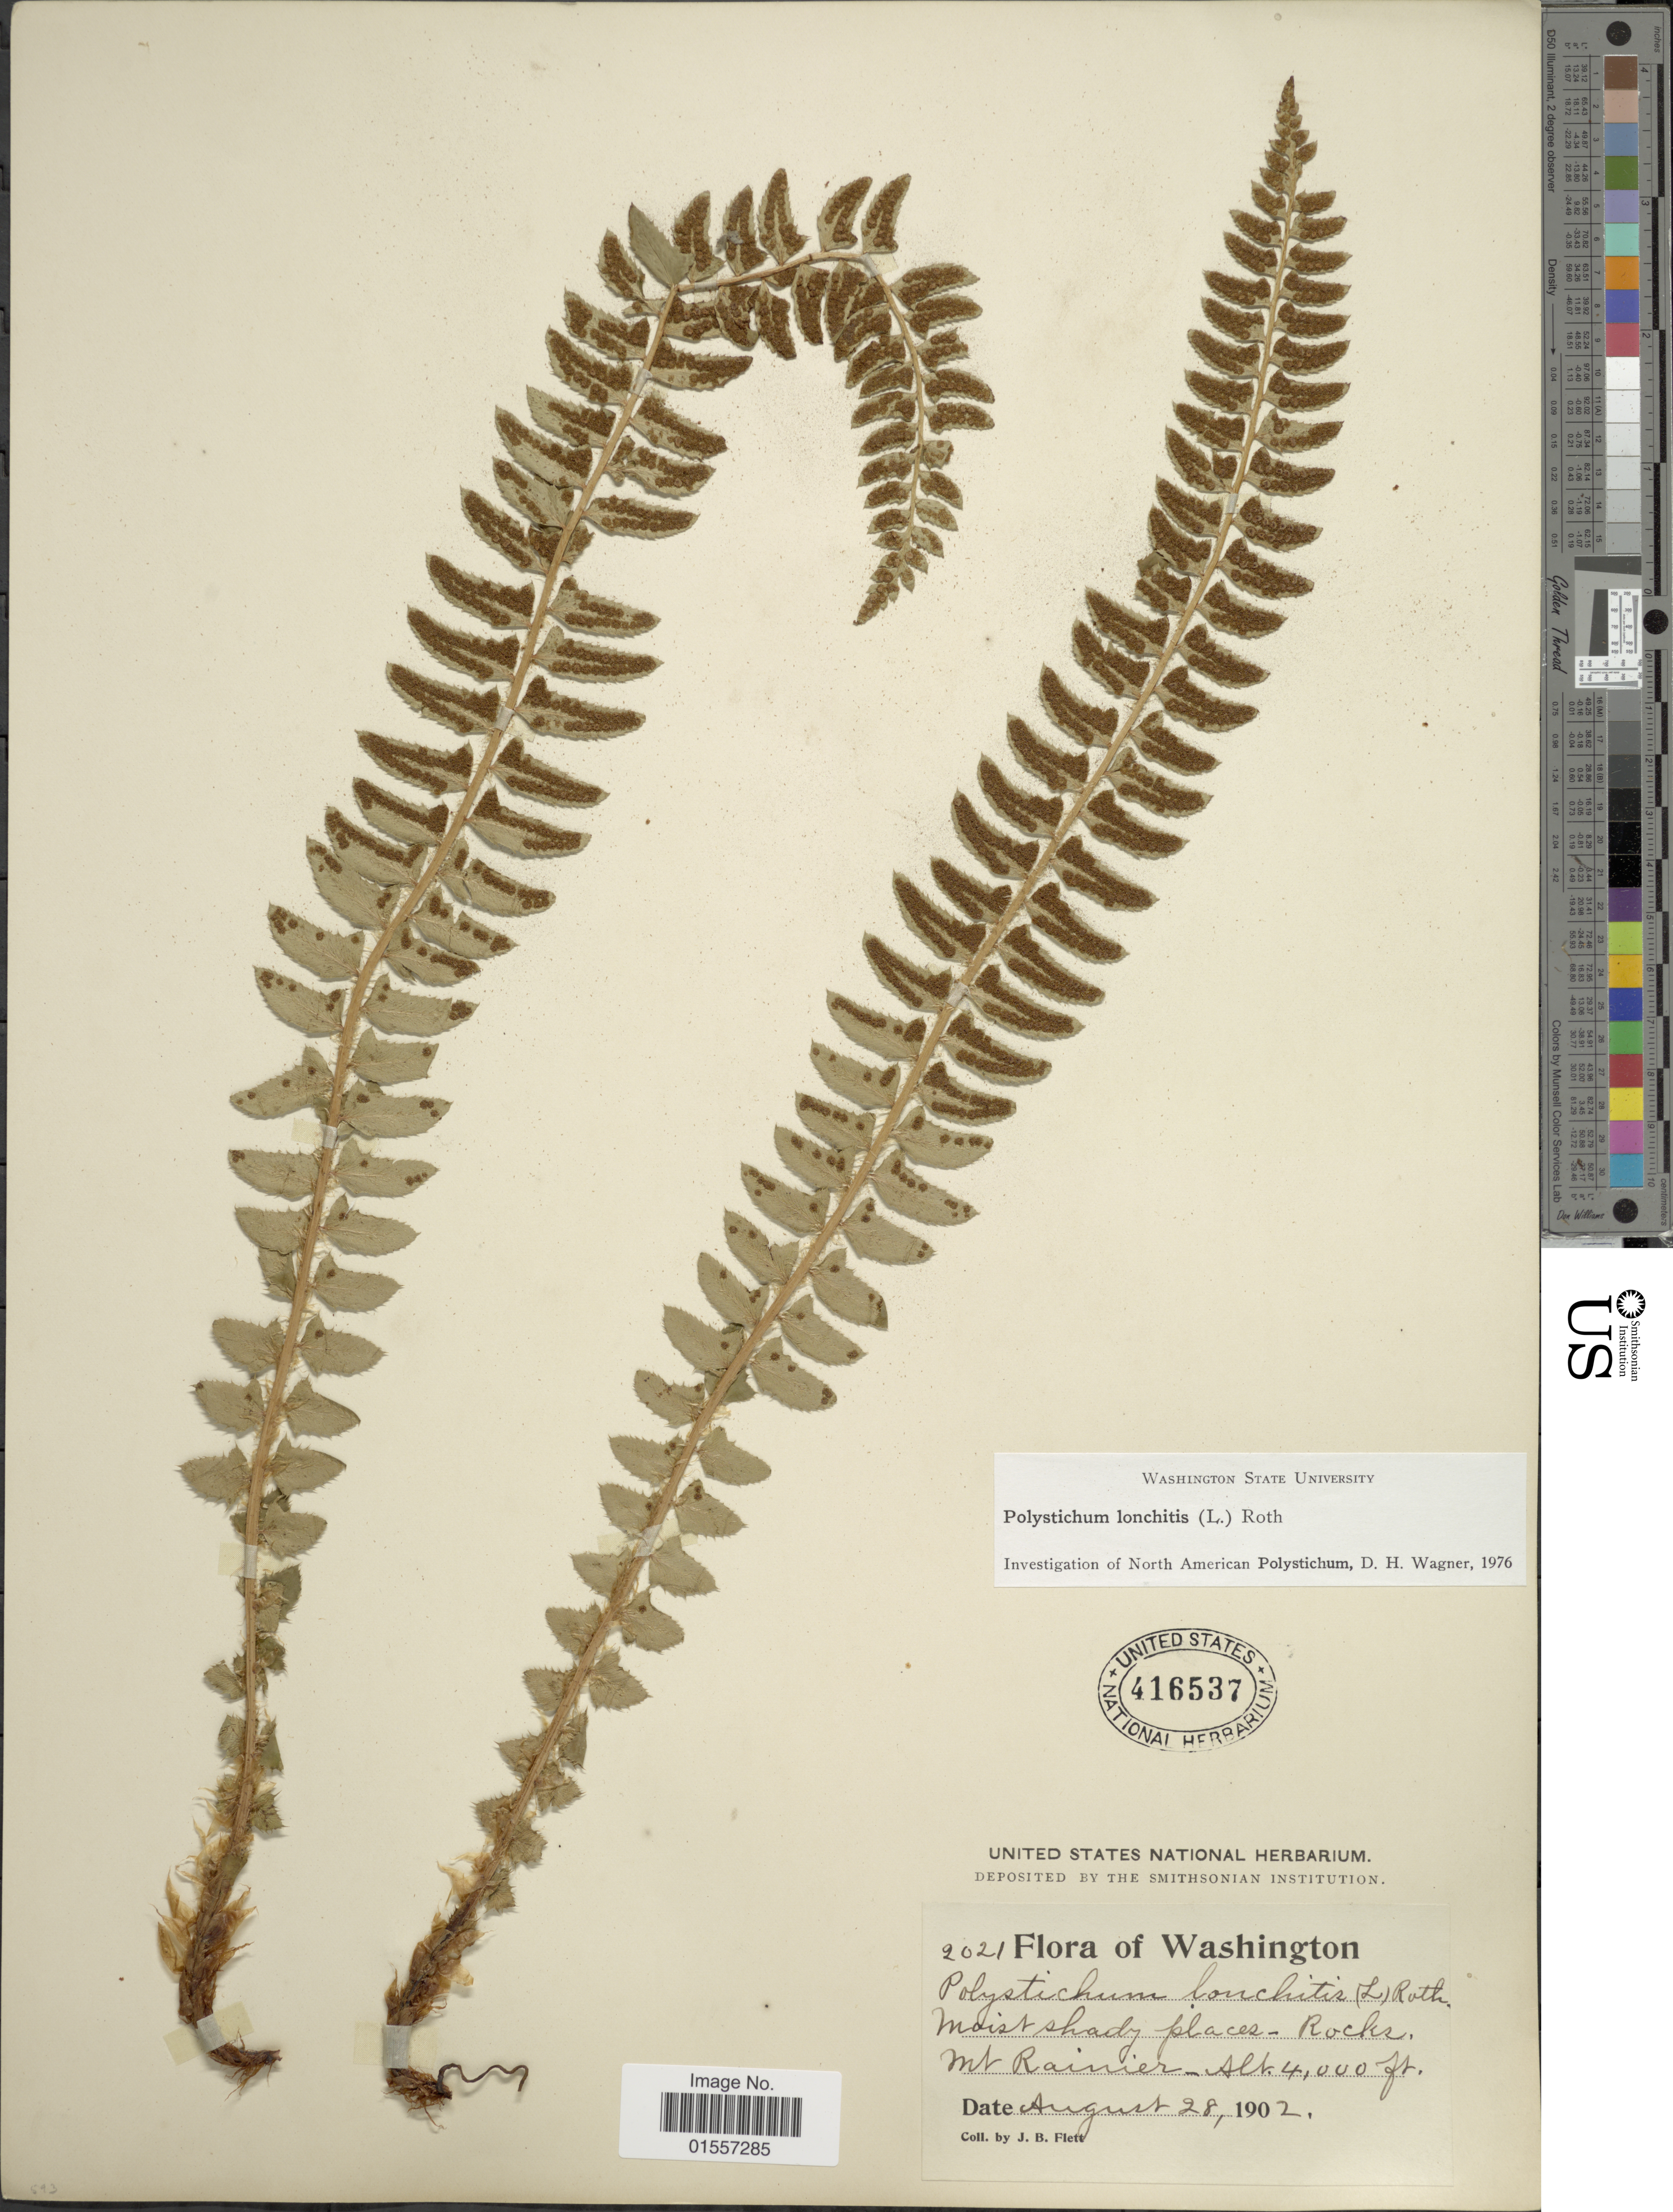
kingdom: Plantae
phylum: Tracheophyta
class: Polypodiopsida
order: Polypodiales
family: Dryopteridaceae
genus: Polystichum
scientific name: Polystichum lonchitis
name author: (Roth) L.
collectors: J. Flett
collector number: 2021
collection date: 1902-08-28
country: United States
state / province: Washington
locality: Moist shady places, Rocks Mt Rainier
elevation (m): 1219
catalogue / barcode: US 416537